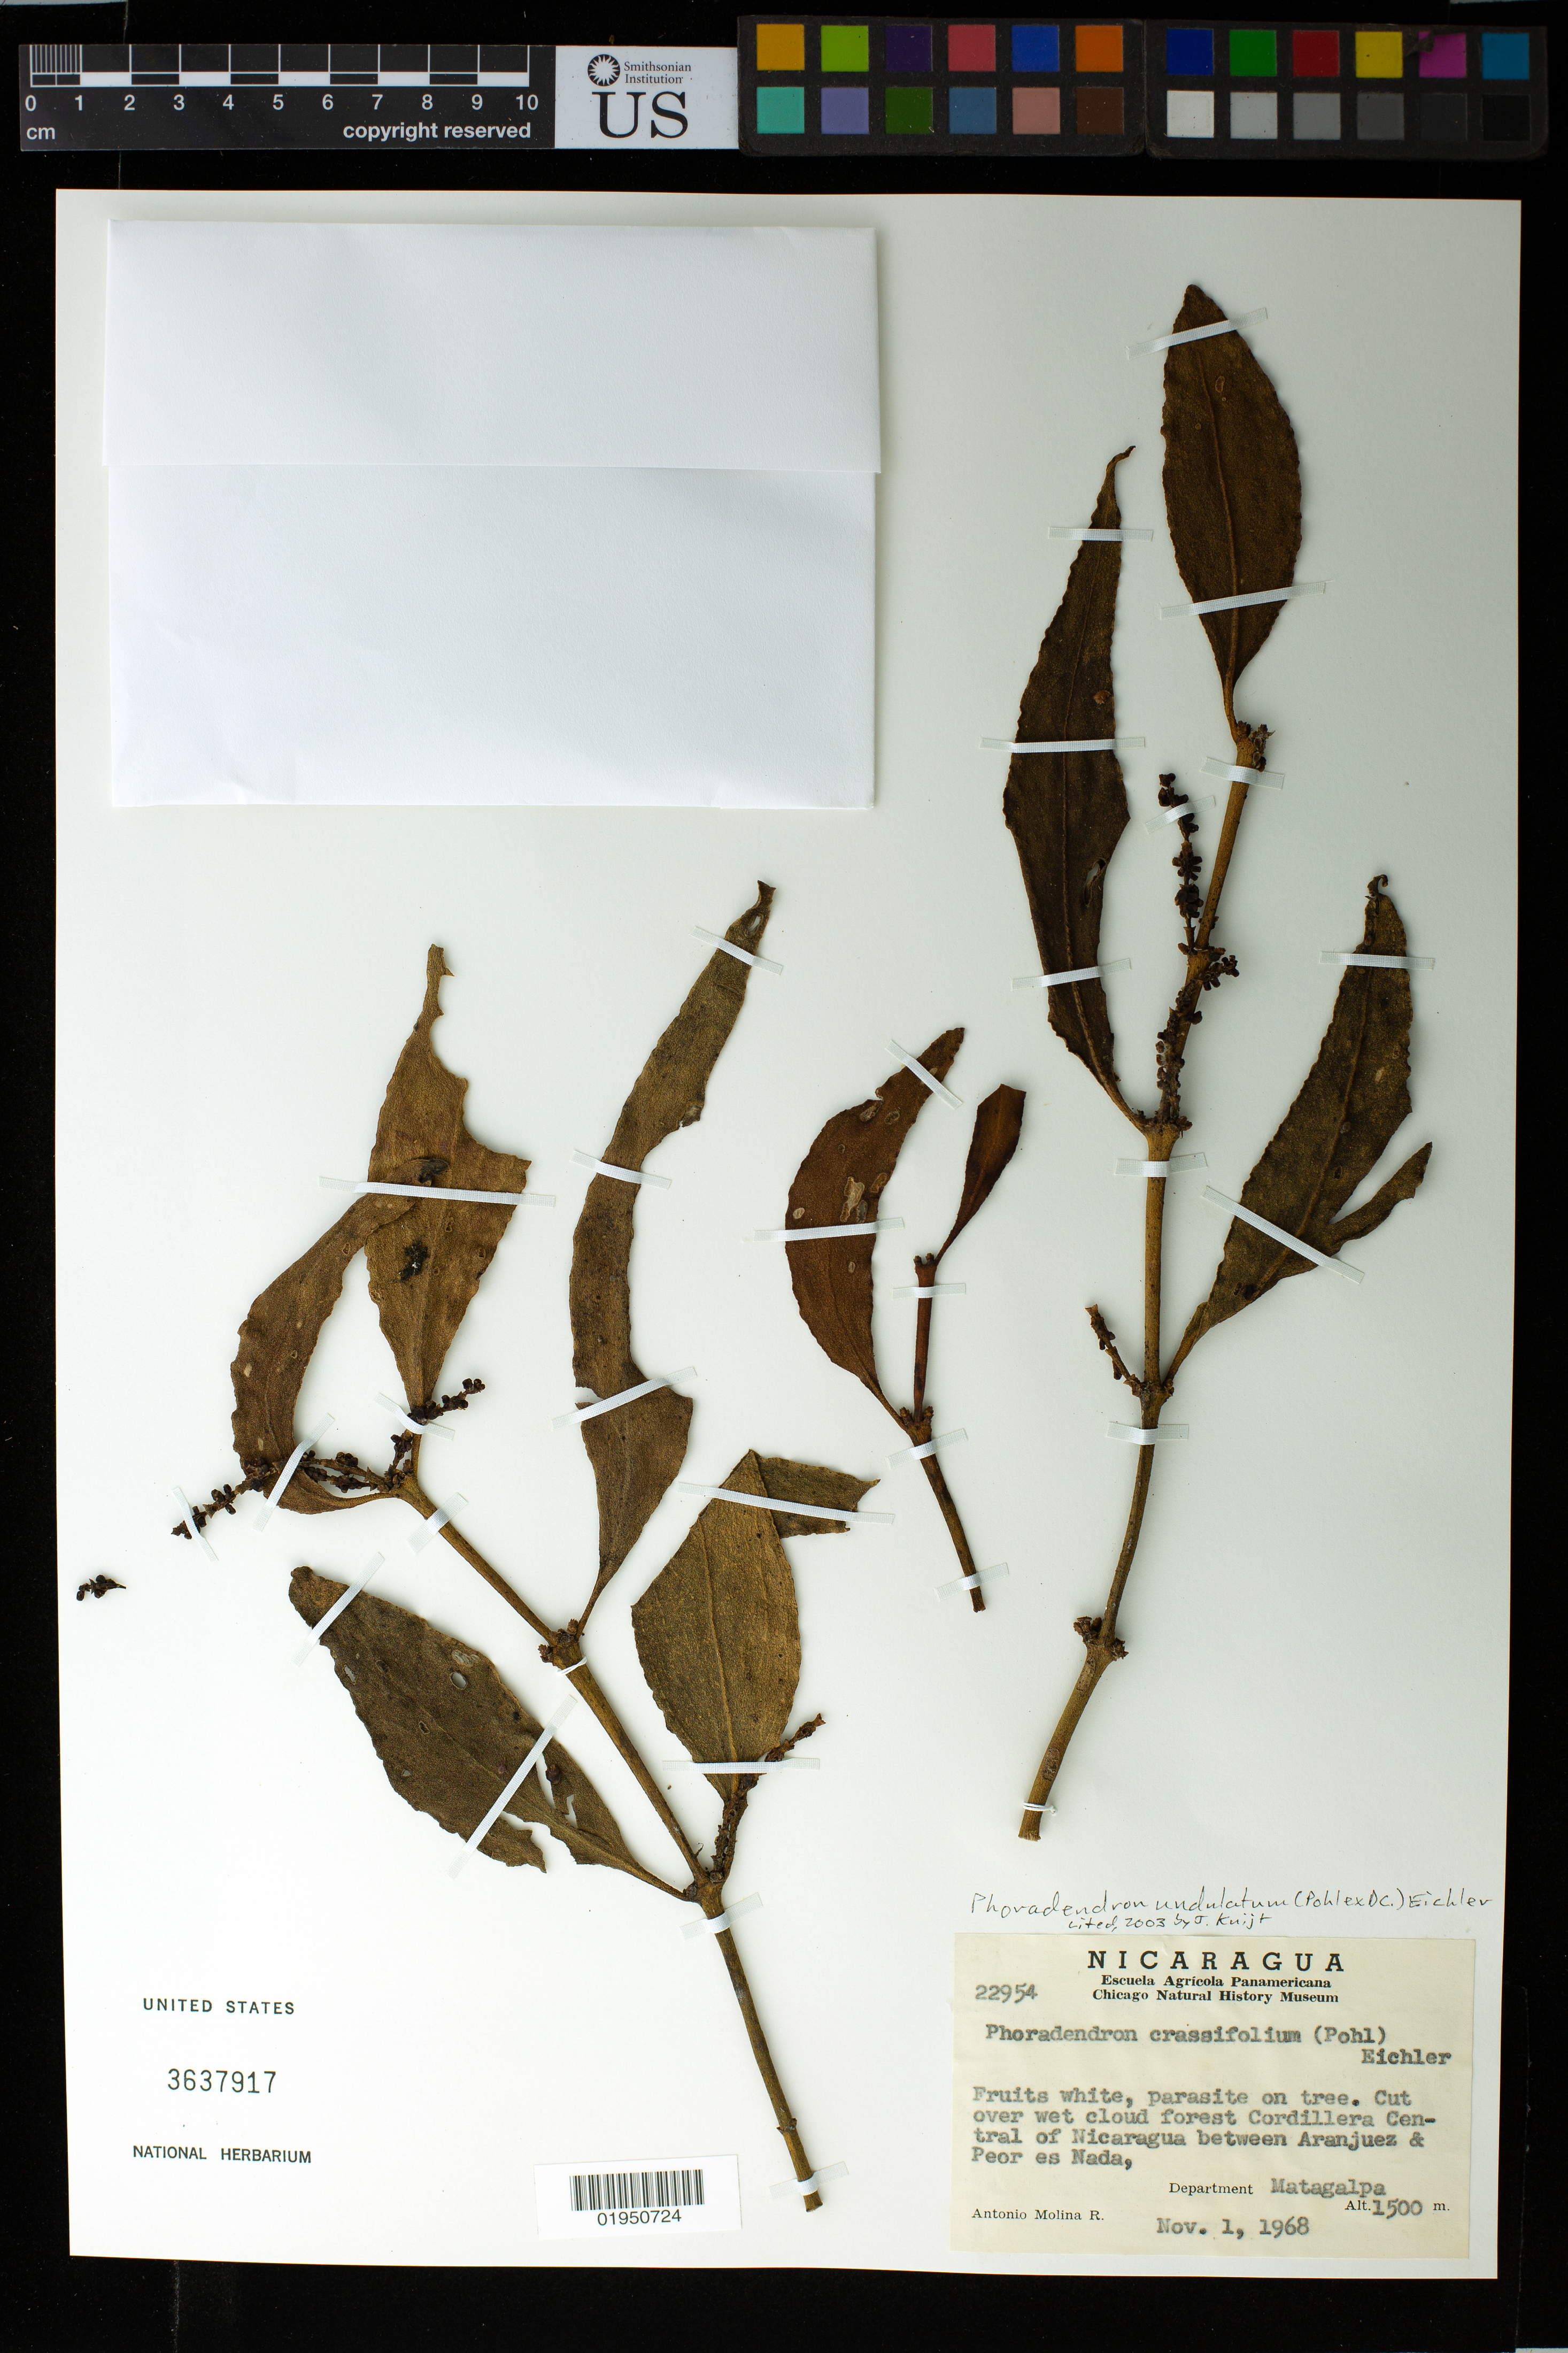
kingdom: Plantae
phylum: Tracheophyta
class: Magnoliopsida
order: Santalales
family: Viscaceae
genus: Phoradendron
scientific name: Phoradendron undulatum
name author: (Pohl ex DC.) Eichler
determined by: Kuijt, Job, (CANADA)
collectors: A. Molina R.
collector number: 22954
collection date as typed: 01 Nov 1968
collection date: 1968-11-01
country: Nicaragua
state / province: Matagalpa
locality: Cordillera Central between Aranjuez and Peor es Nada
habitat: cut over wet cloud forest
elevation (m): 1500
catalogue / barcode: US 3637917